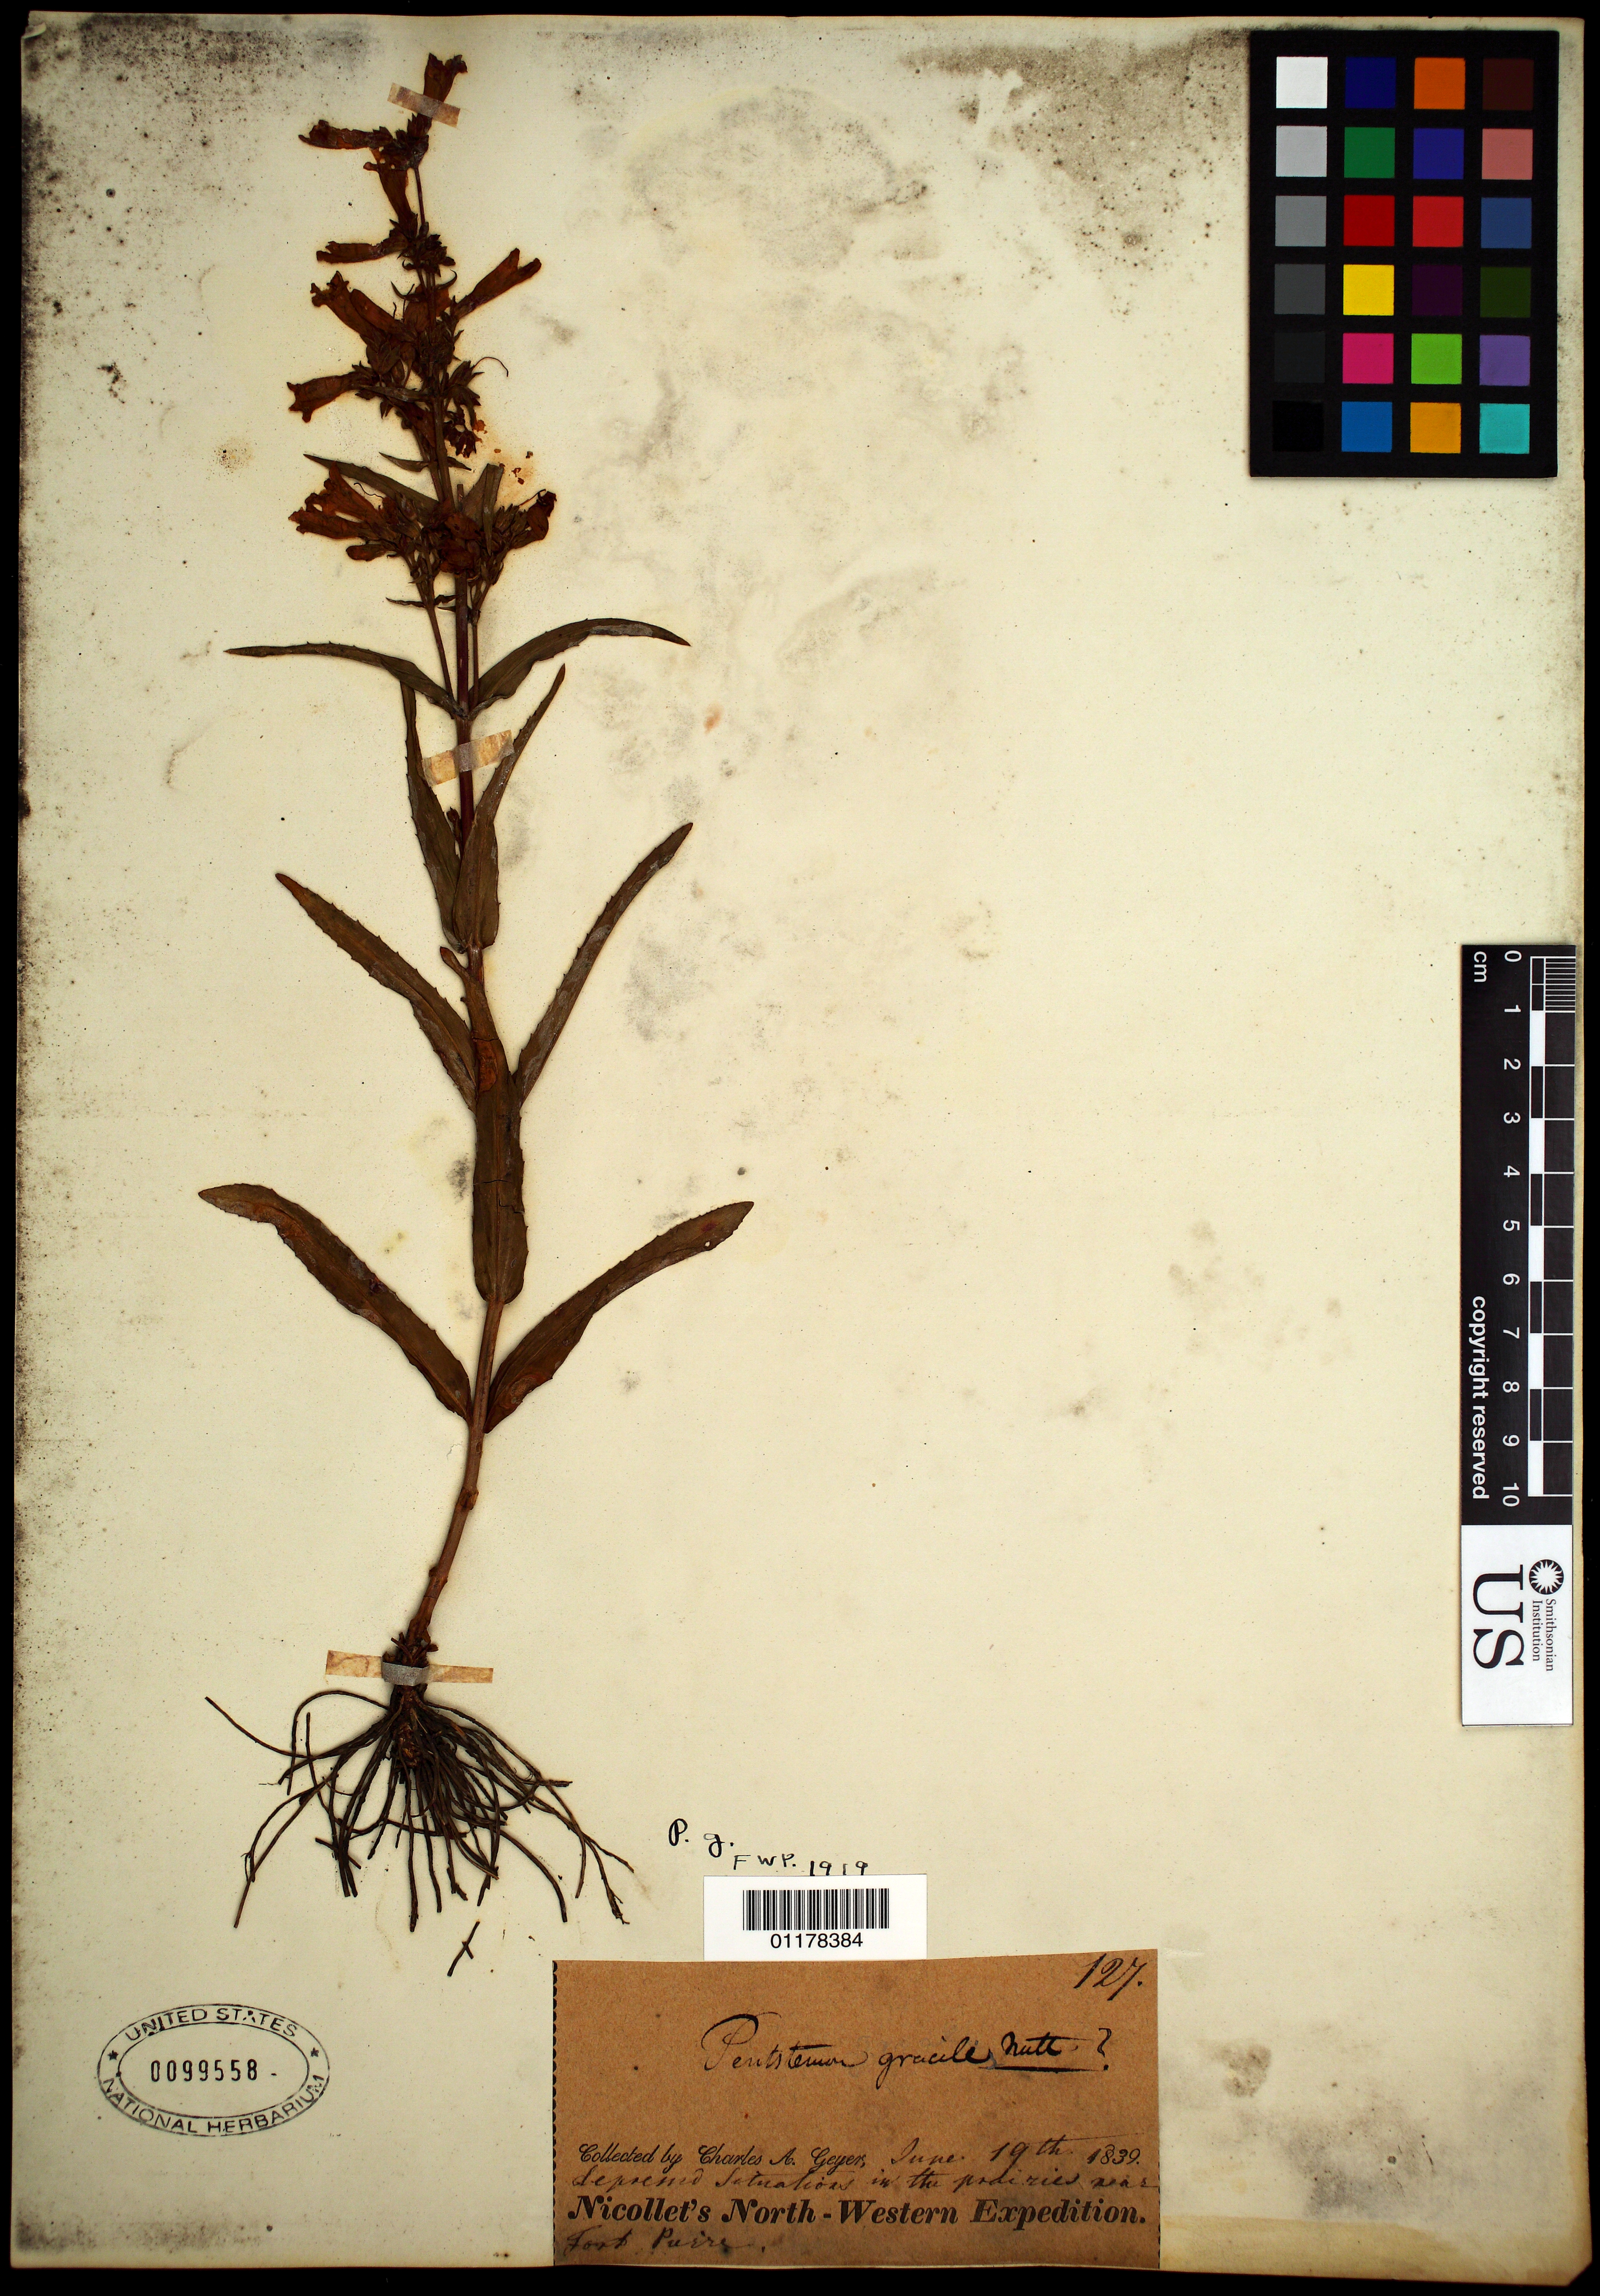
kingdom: Plantae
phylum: Tracheophyta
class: Magnoliopsida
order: Lamiales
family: Plantaginaceae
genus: Penstemon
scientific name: Penstemon gracilis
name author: Nutt.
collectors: C. A. Geyer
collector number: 127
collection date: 1839-06-19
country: United States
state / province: South Dakota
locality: Fort Pierre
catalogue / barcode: US 99558